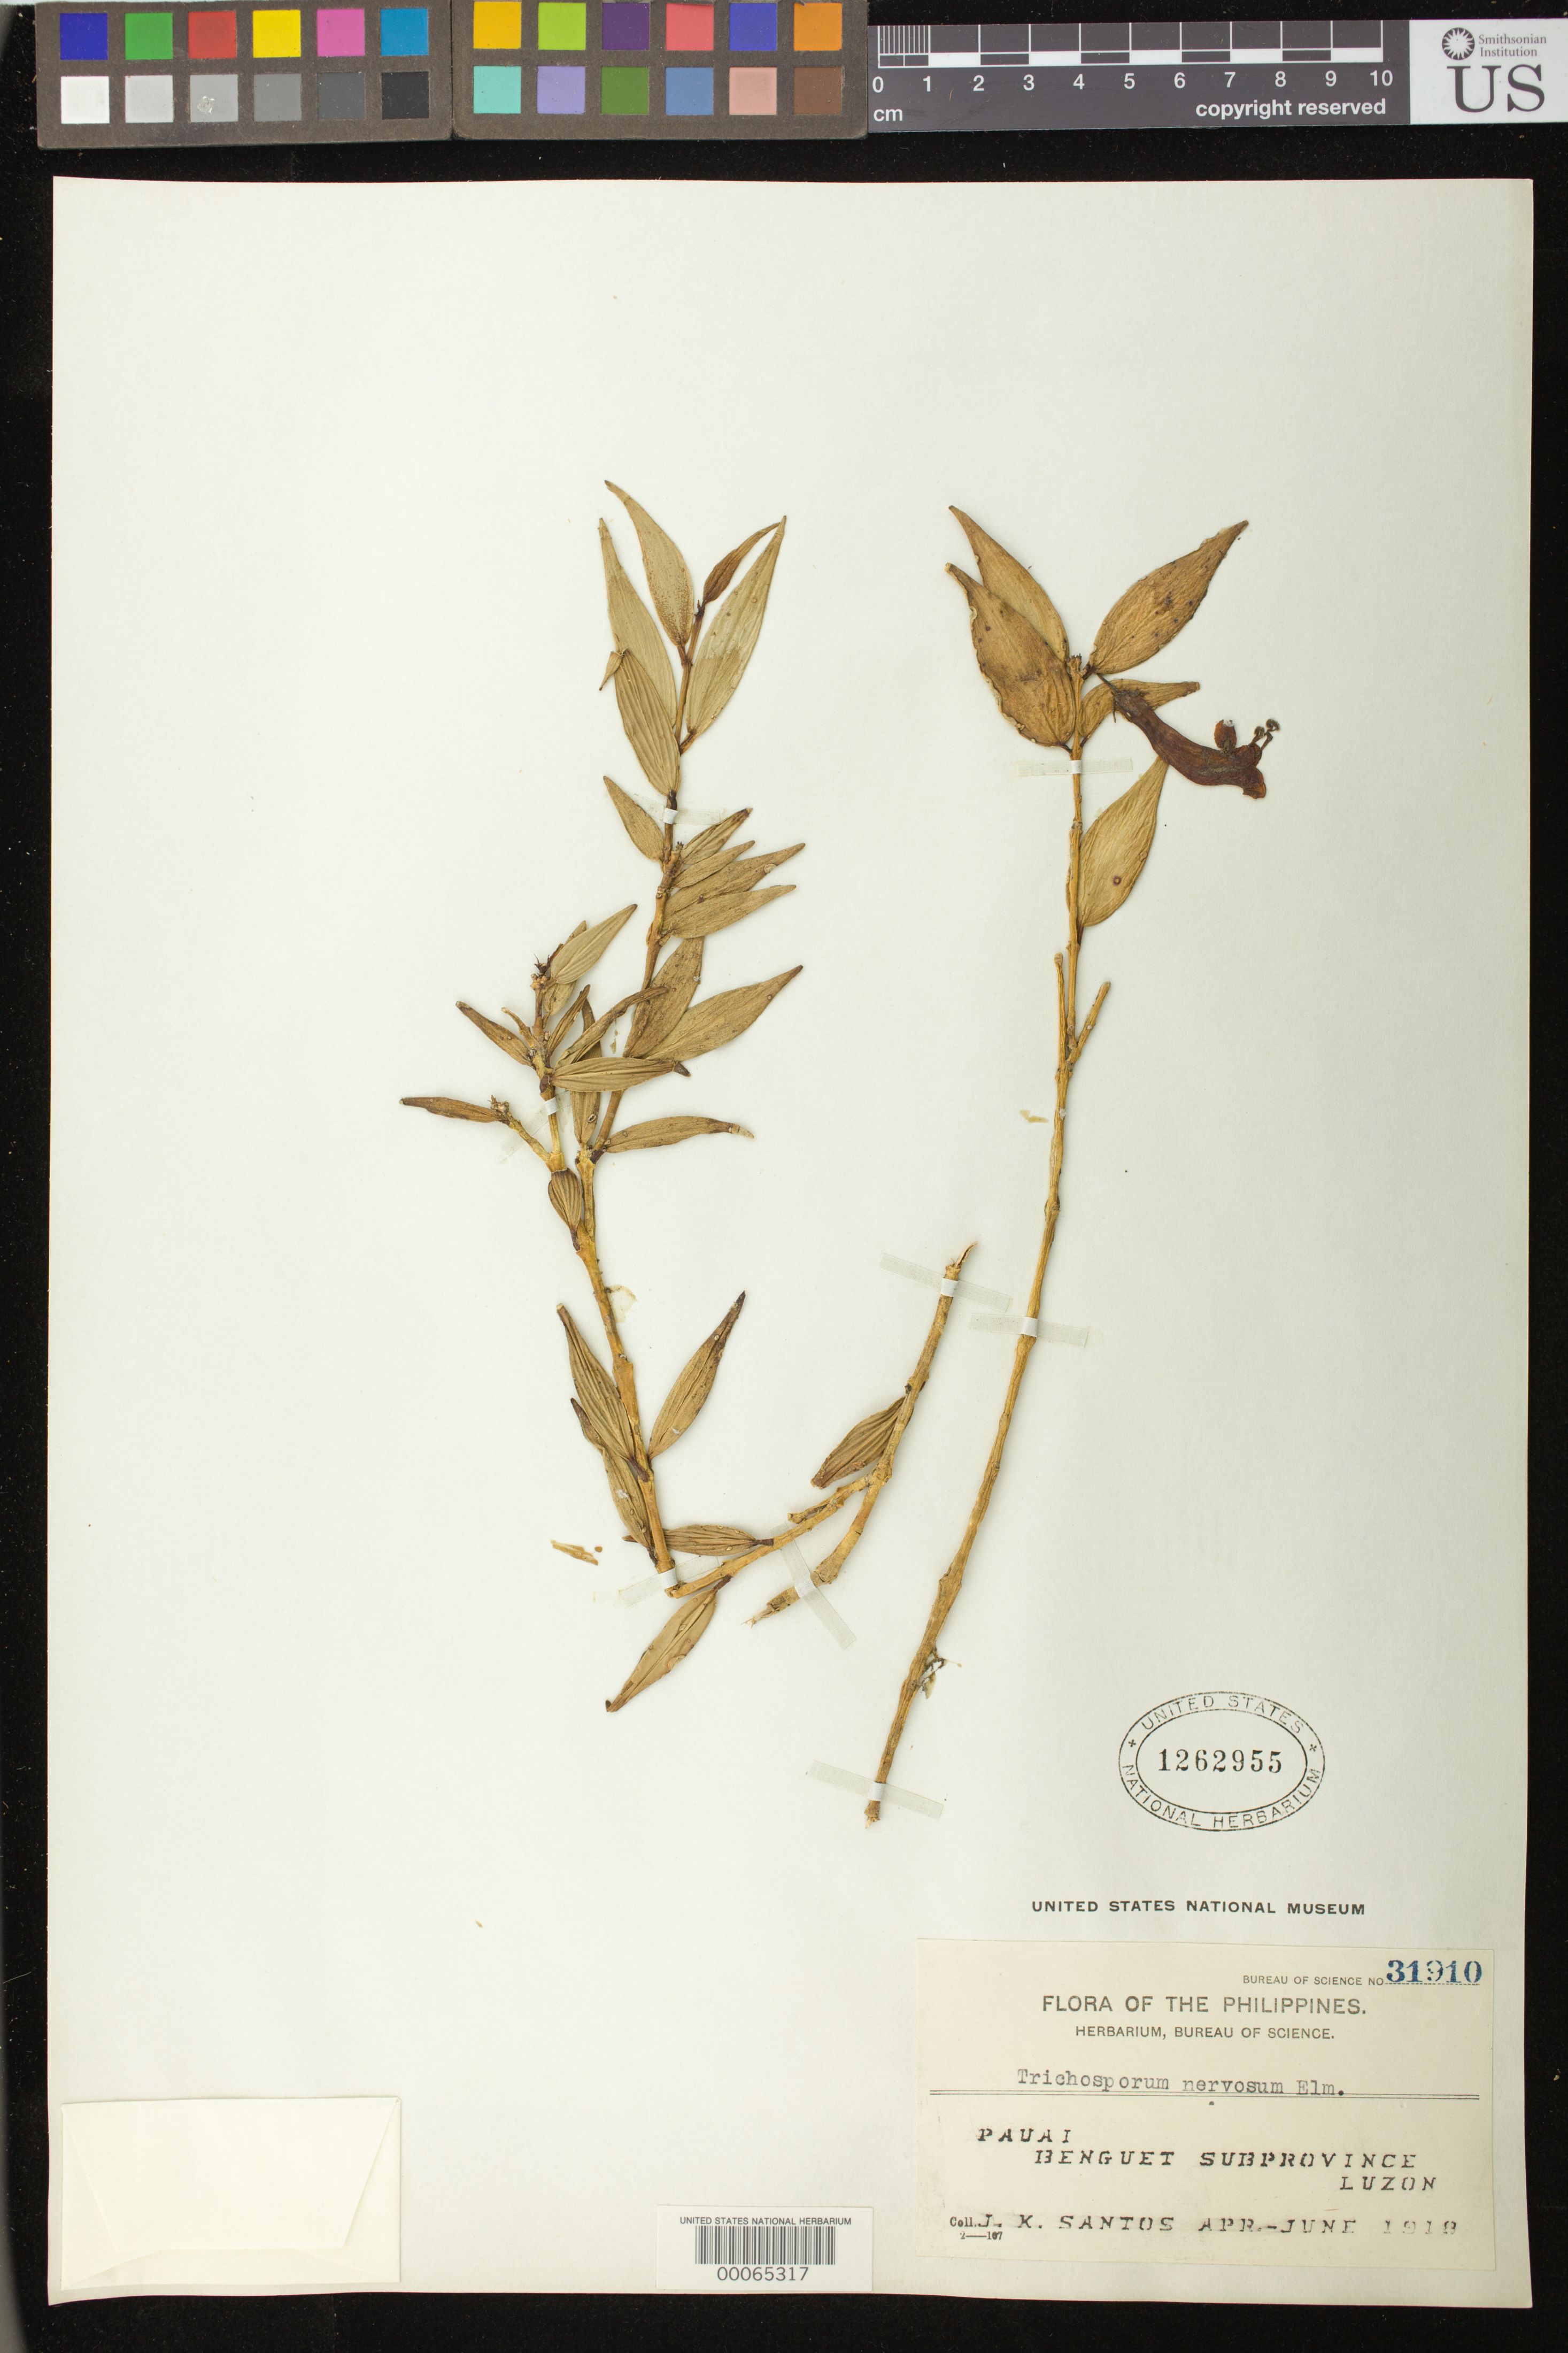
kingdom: Plantae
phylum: Tracheophyta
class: Magnoliopsida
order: Lamiales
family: Gesneriaceae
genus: Trichosporum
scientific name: Trichosporum nervosum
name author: Elmer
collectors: J. K. Santos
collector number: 31910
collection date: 1918-04/1918-06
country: Philippines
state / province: Cordillera (Administrative Region)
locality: Pauai Benguet Subprovince Luzon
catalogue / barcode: US 1262955